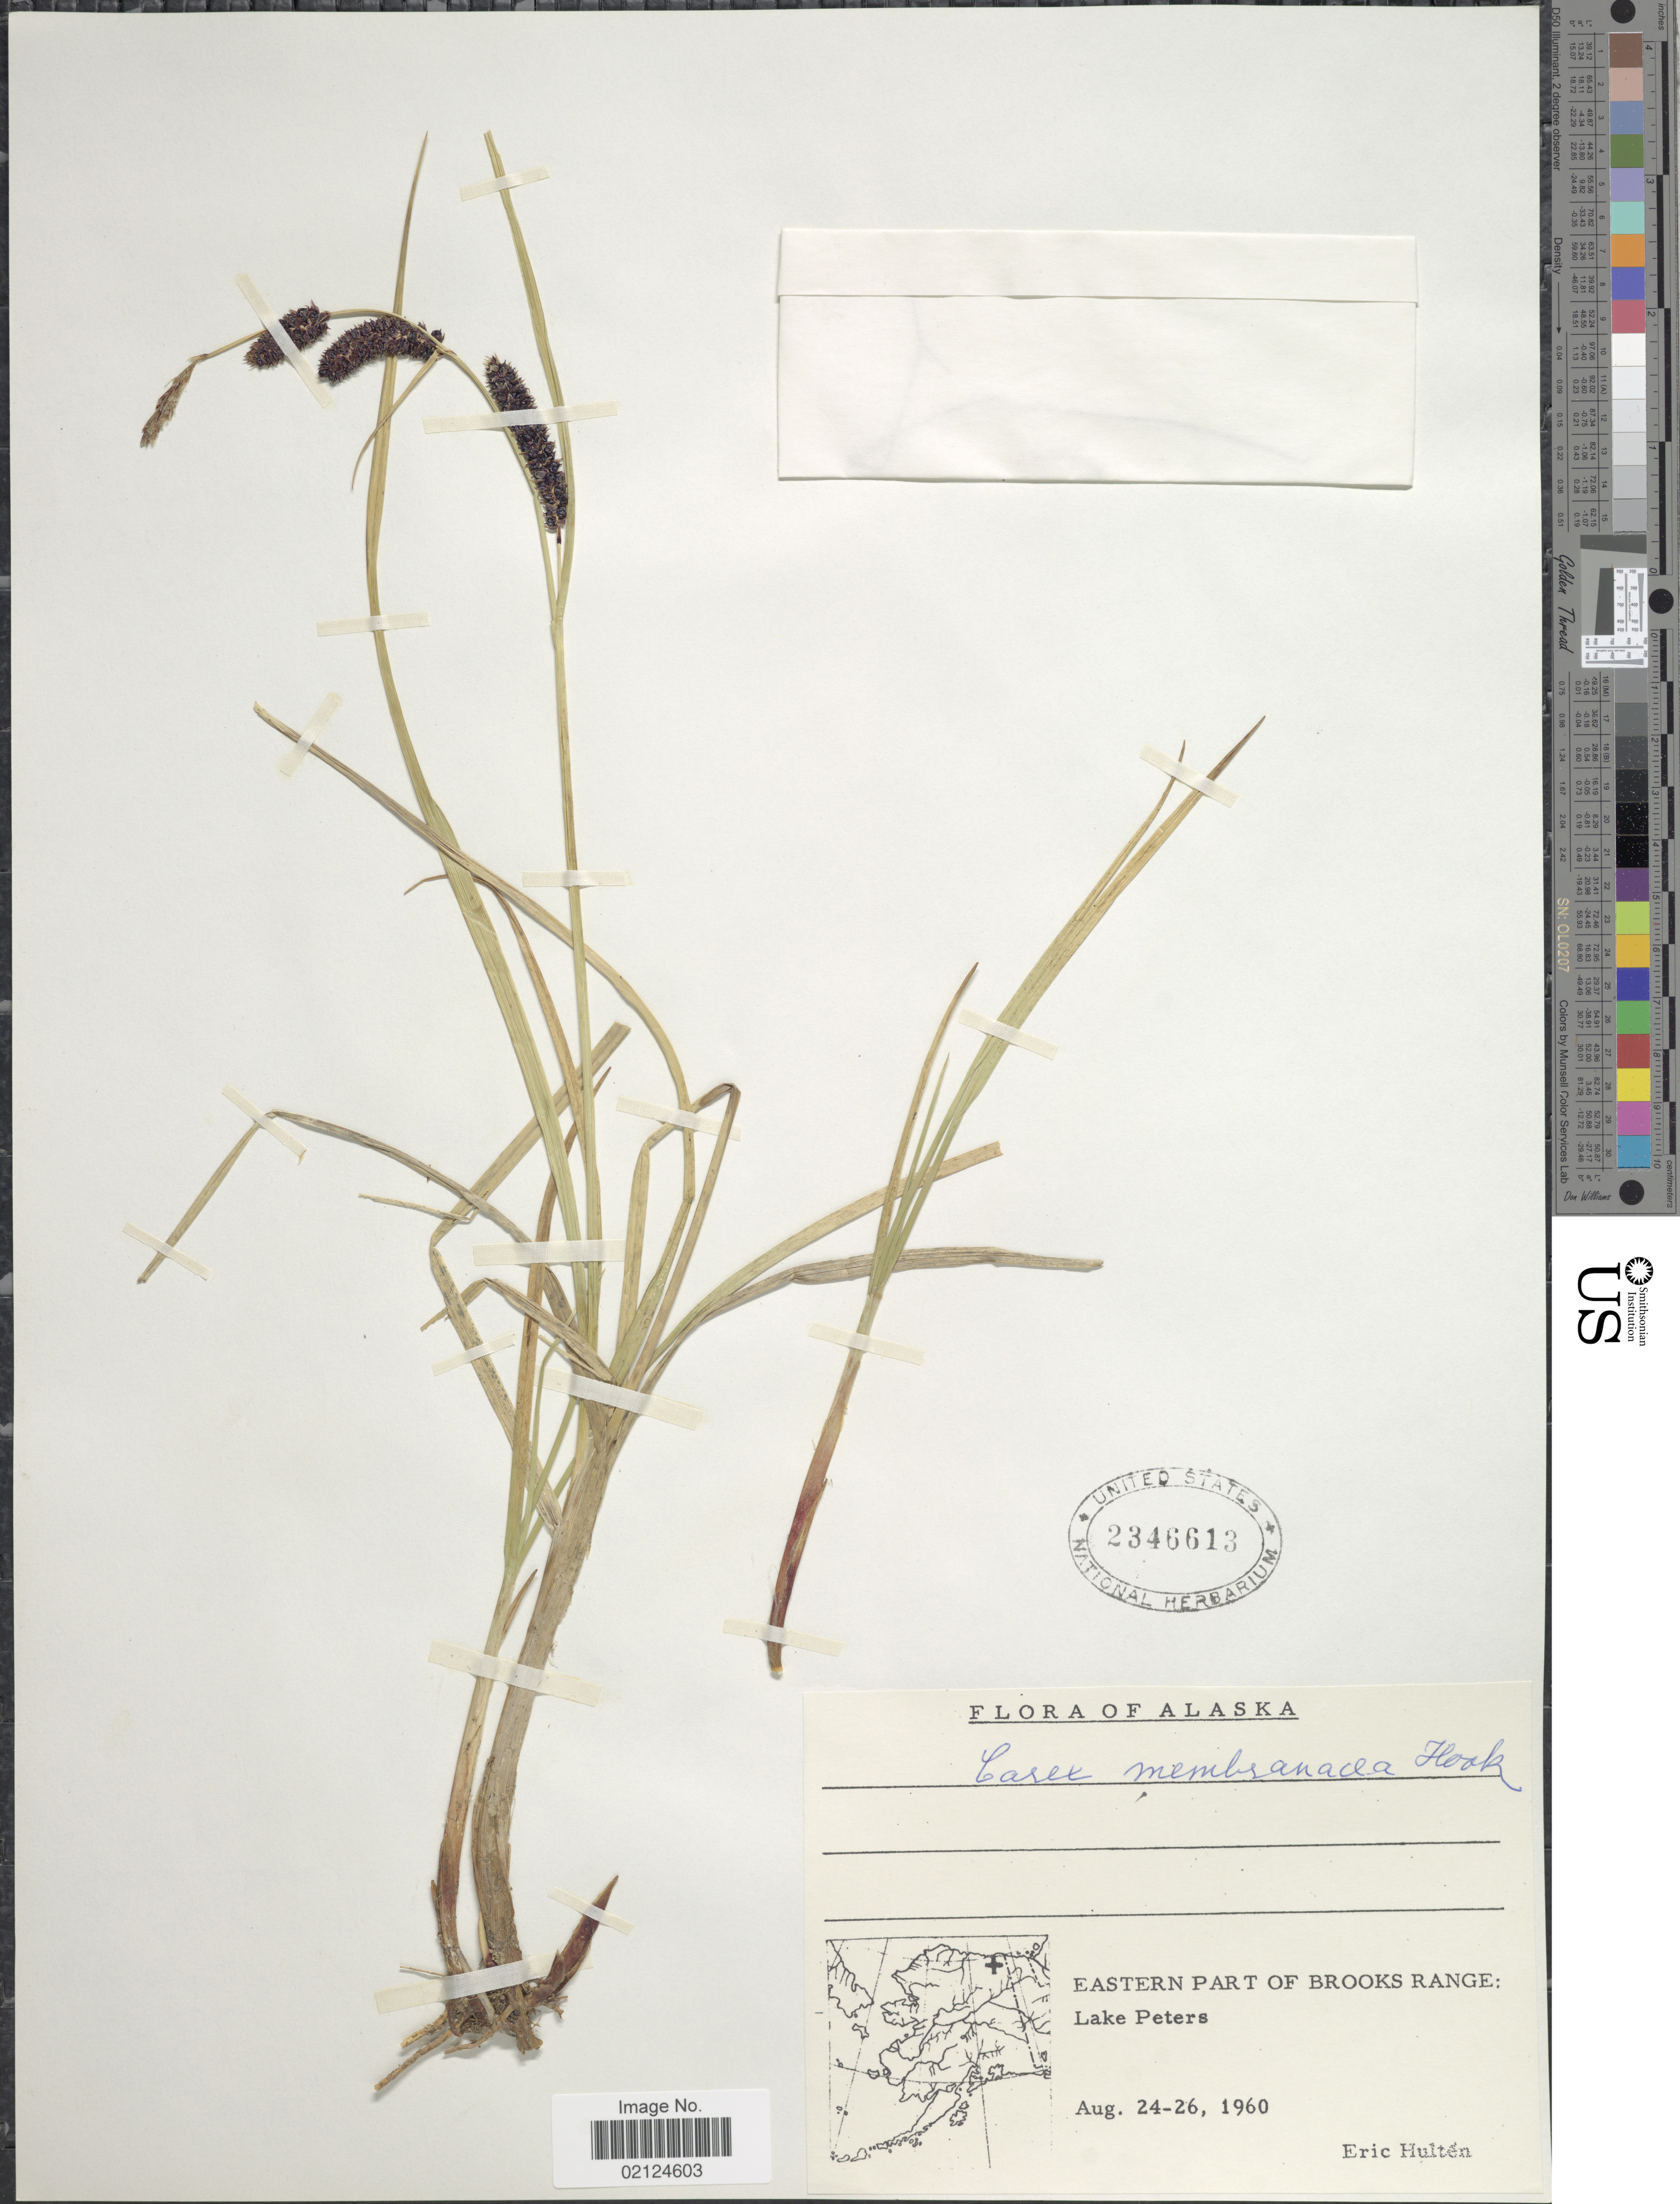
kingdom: Plantae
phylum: Tracheophyta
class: Liliopsida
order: Poales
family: Cyperaceae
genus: Carex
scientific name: Carex membranacea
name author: Hook.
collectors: E. G. Hultén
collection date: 1960-08-24/1961-08-26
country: United States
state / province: Alaska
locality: Eastern Part of Brooks Range, Lake Peters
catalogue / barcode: US 2346613